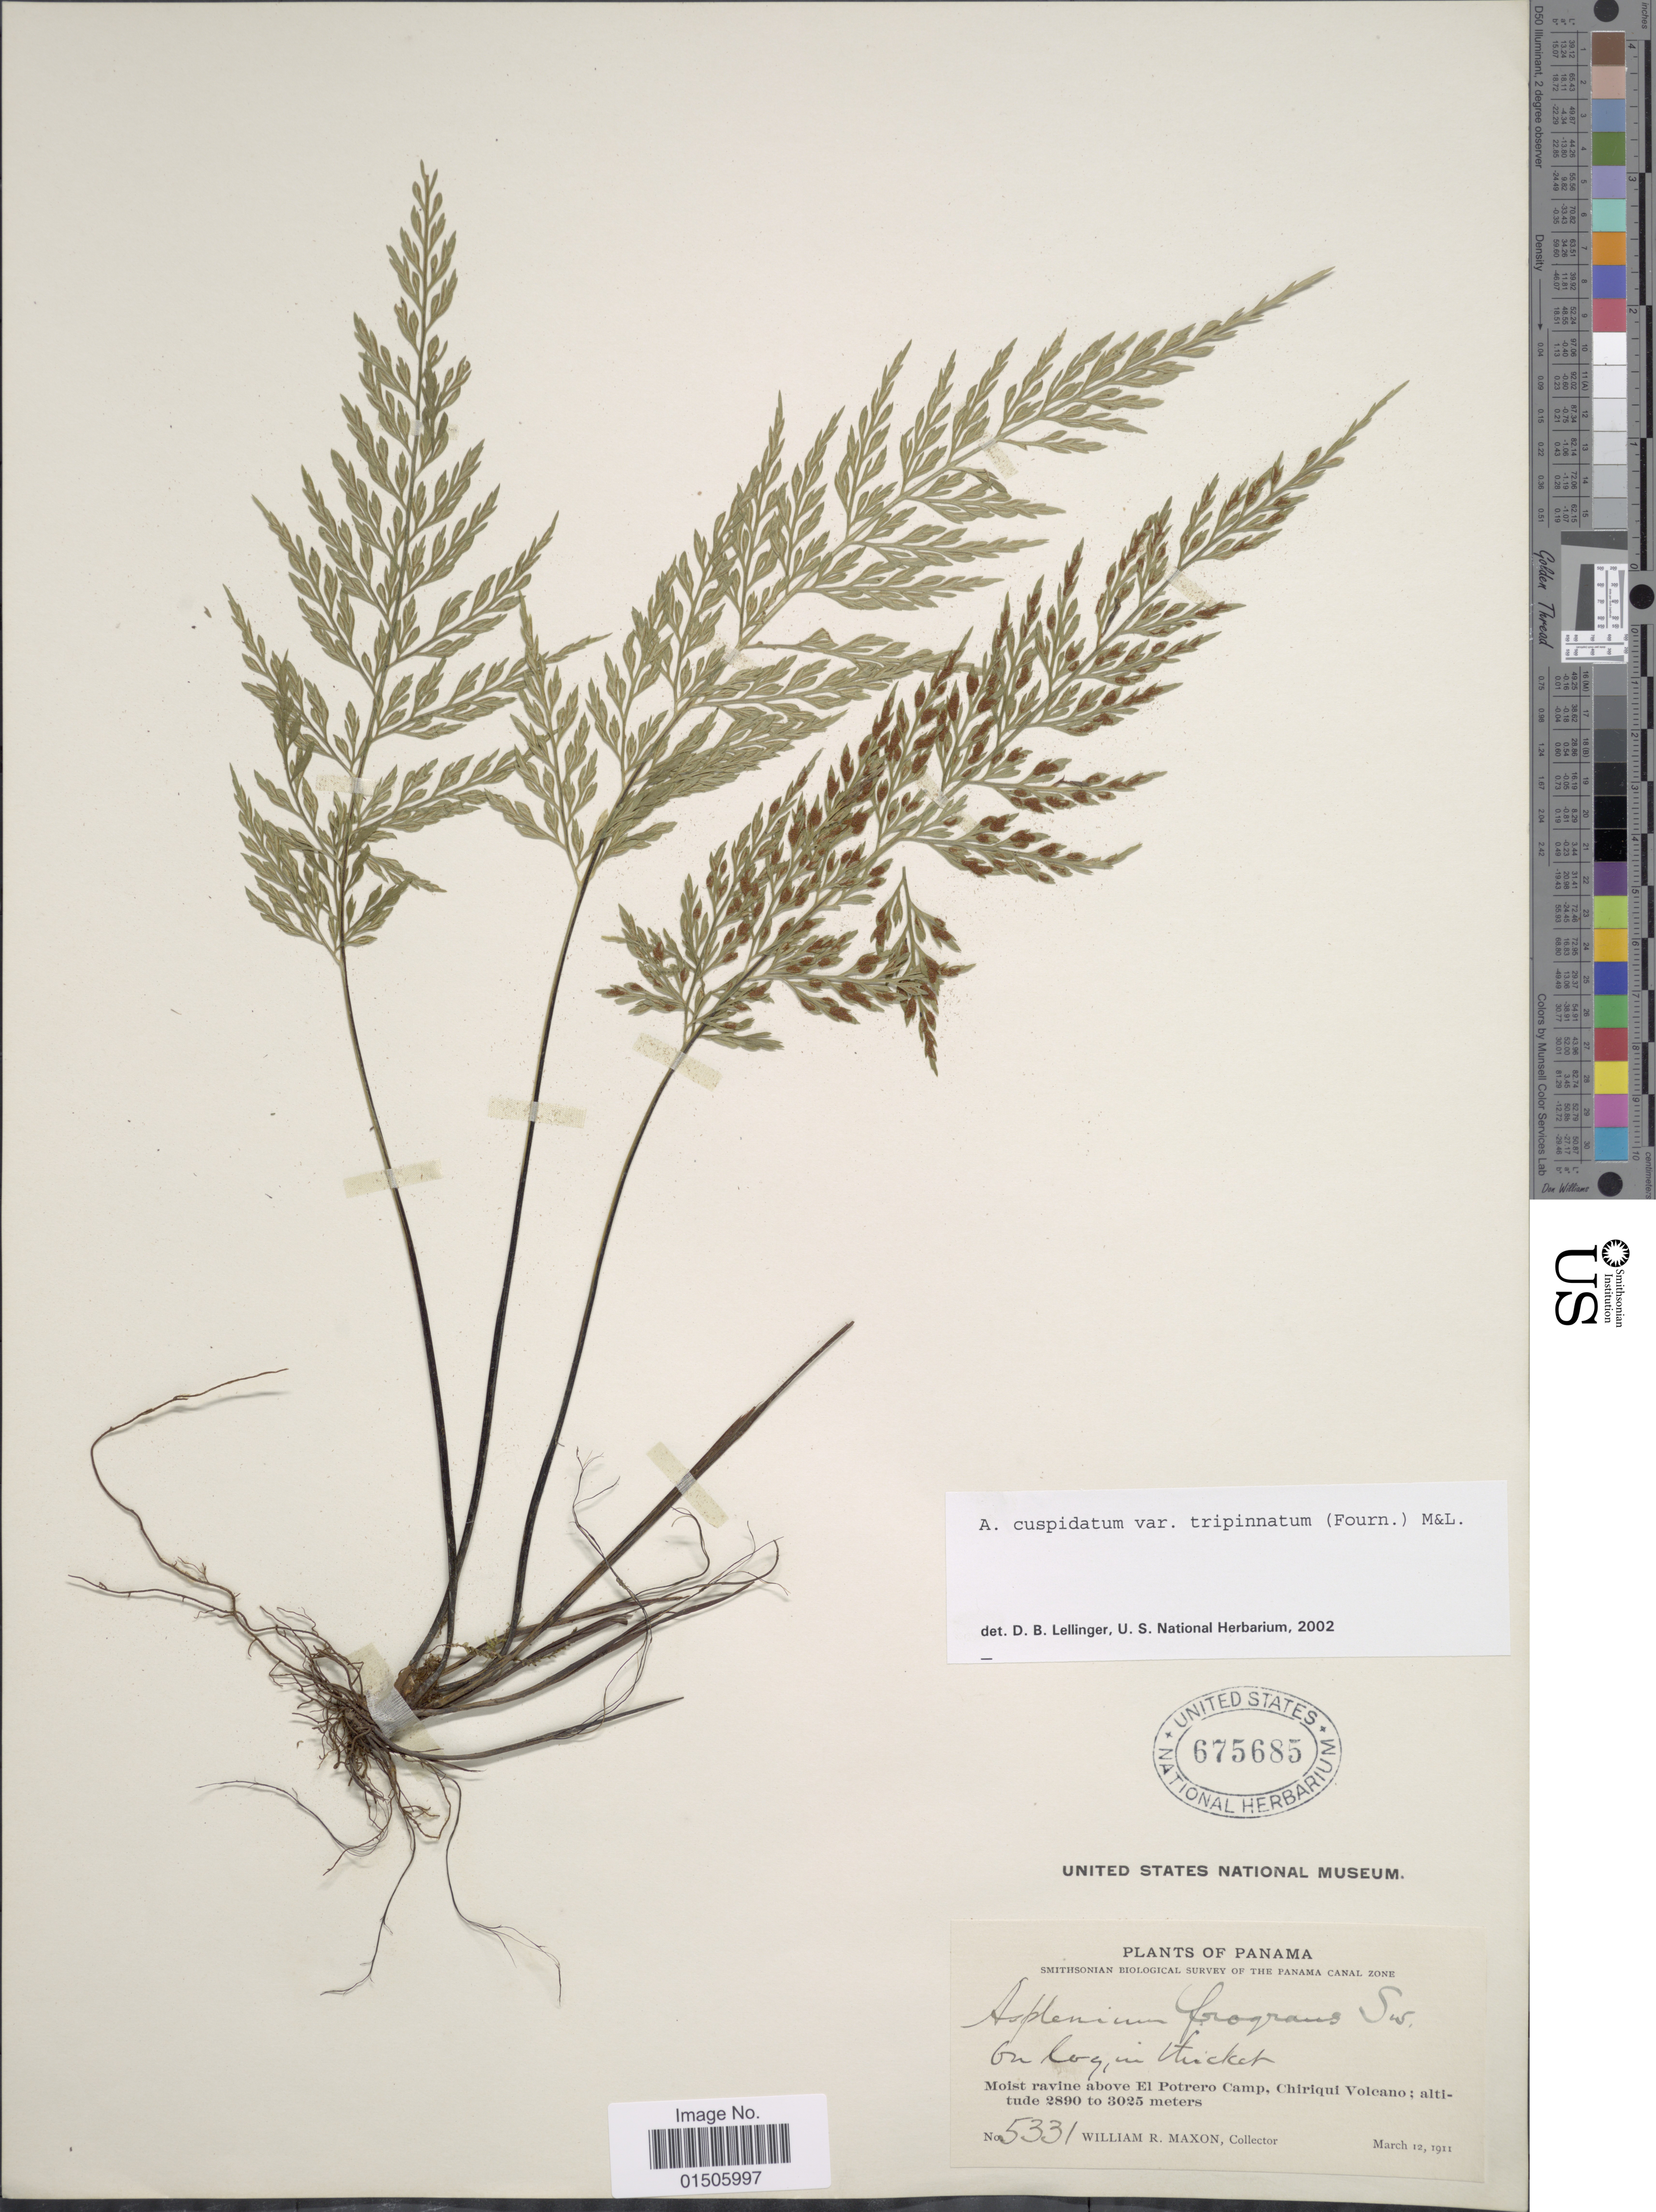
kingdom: Plantae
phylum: Tracheophyta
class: Polypodiopsida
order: Polypodiales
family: Aspleniaceae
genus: Asplenium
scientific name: Asplenium cuspidatum var. tripinnatum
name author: (E. Fourn.) C.V. Morton & Lellinger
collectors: W. R. Maxon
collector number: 5331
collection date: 1911-03-12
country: Panama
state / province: Chiriqui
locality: Moist ravine above El Potrero Camp, Chiriqui Volcano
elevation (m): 2890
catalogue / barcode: US 675685